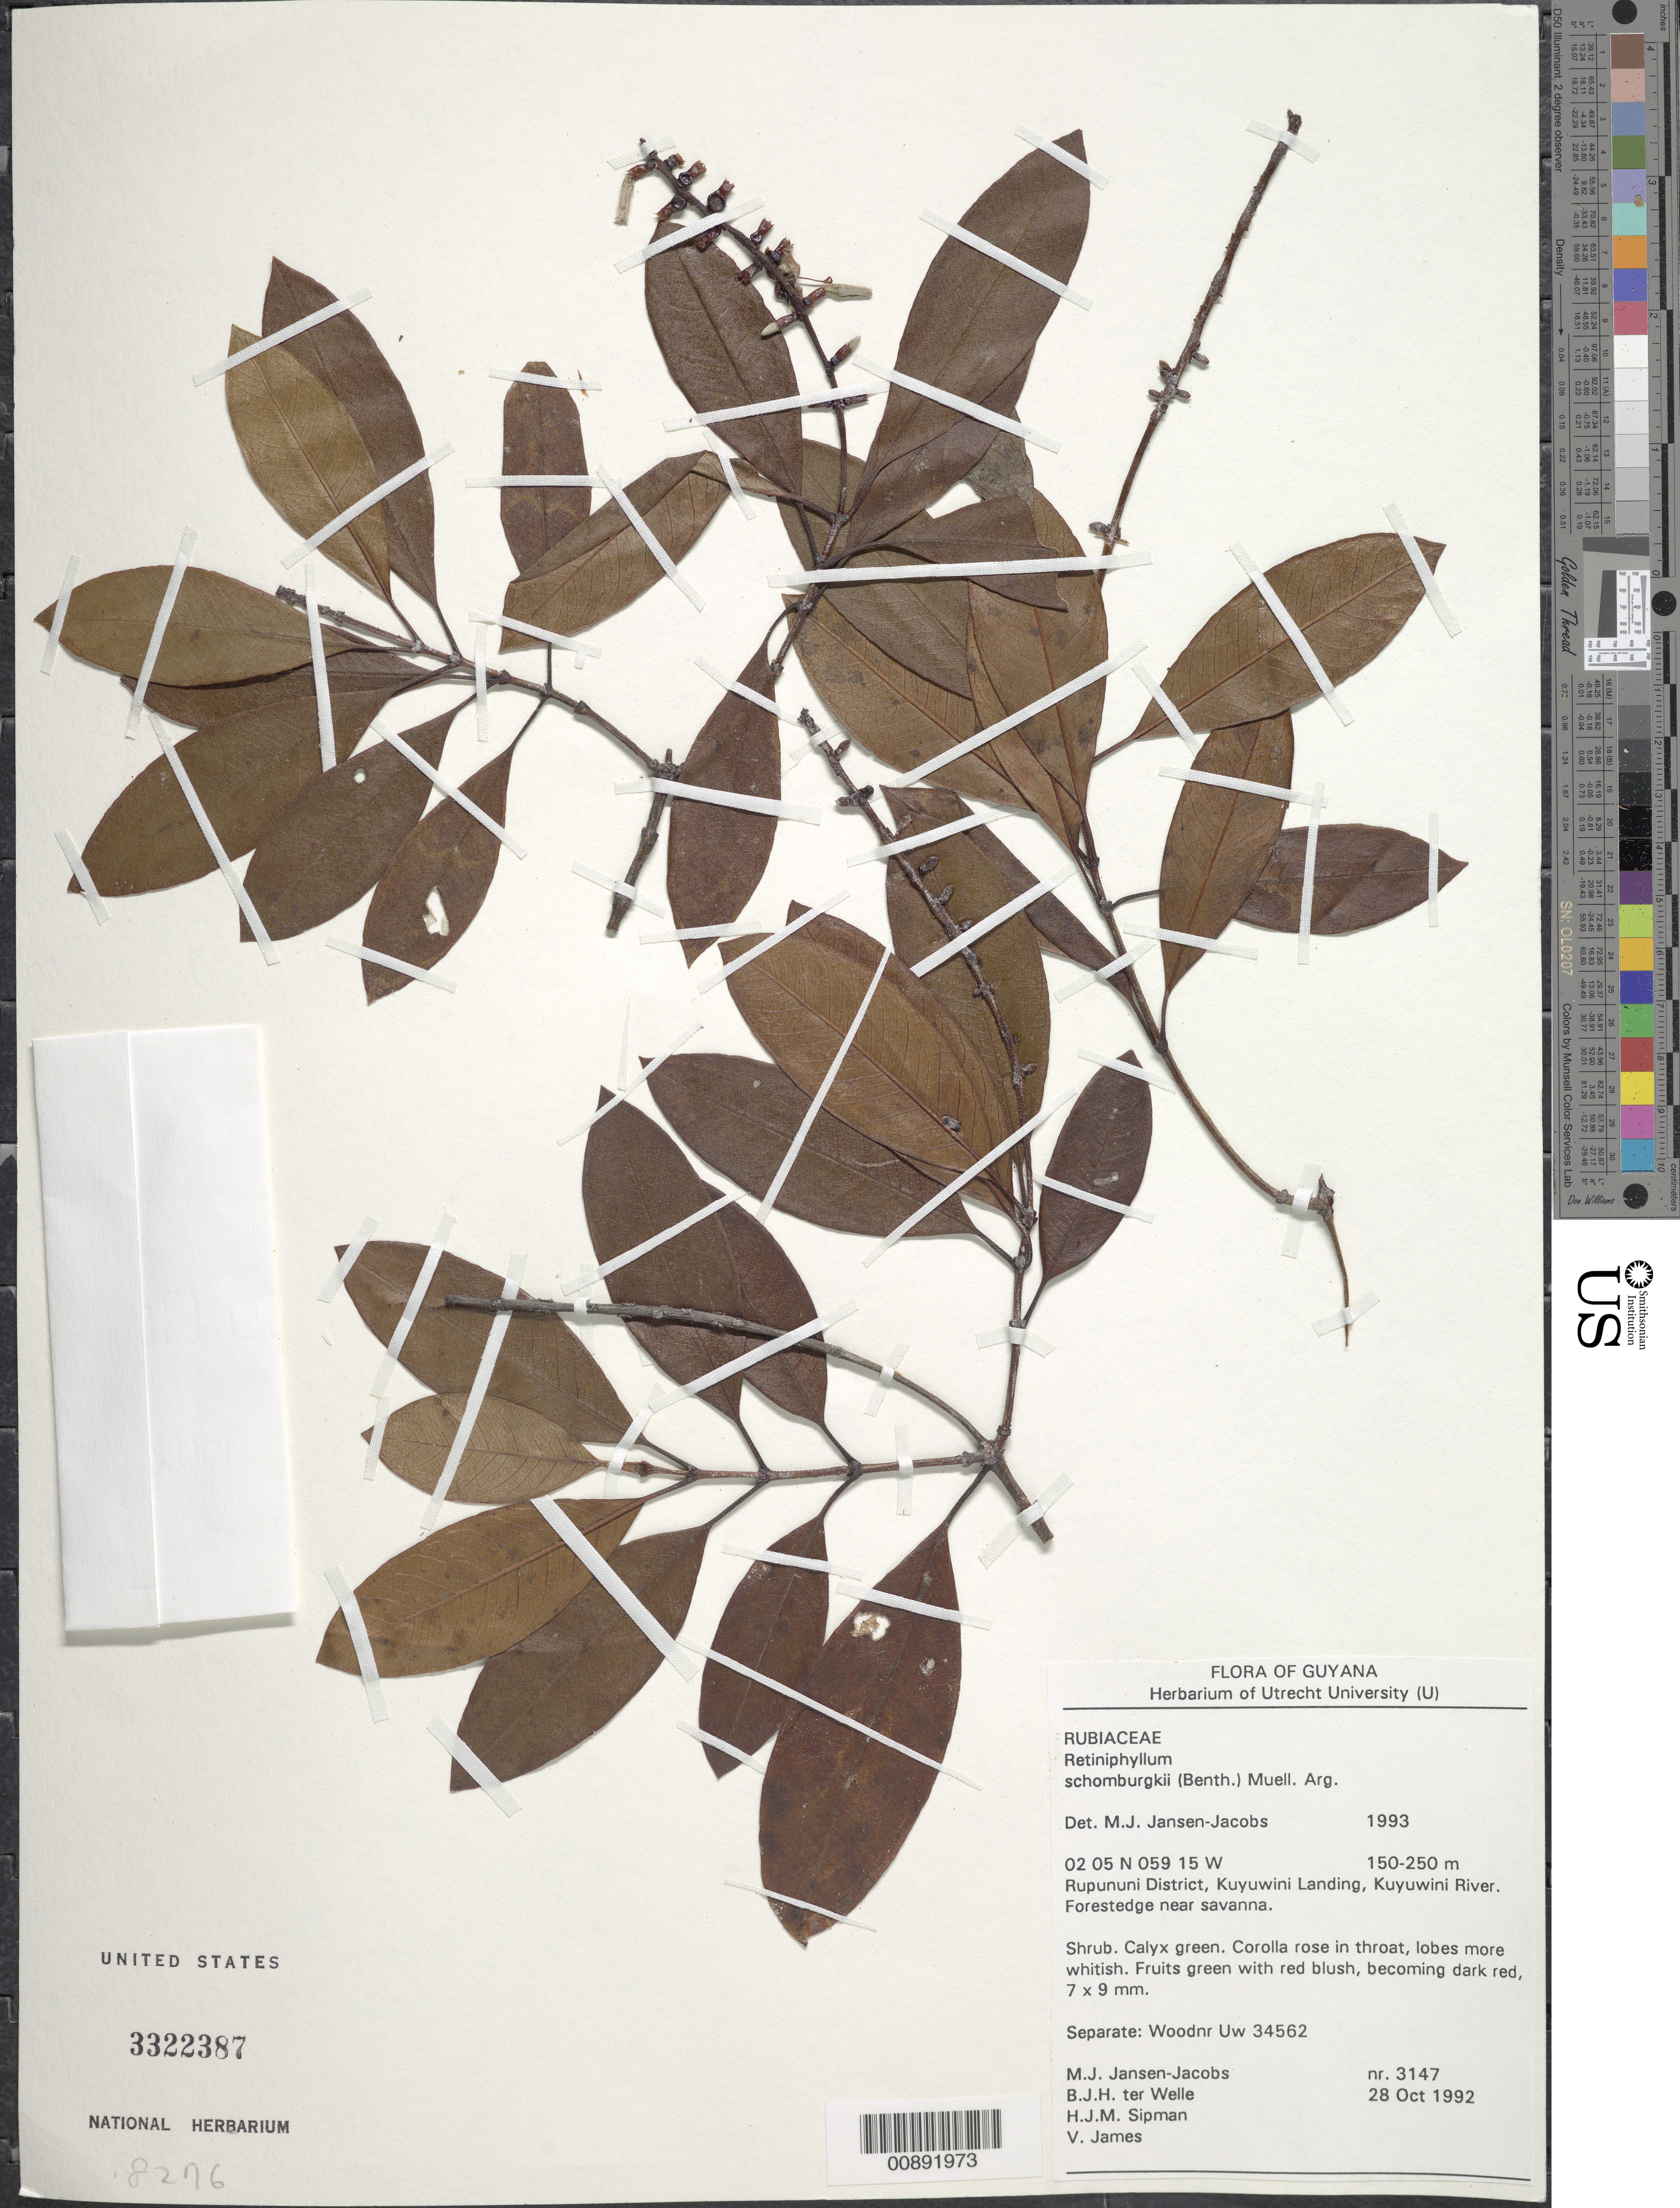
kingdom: Plantae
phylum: Tracheophyta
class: Magnoliopsida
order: Gentianales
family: Rubiaceae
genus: Retiniphyllum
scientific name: Retiniphyllum schomburgkii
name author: (Benth.) Müll. Arg.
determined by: Jansen-Jacobs, M. J., (U), Nationaal Herbarium Nederland, Utrecht University branch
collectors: M. J. Jansen-Jacobs, B. Welle, H. J. M. Sipman & V. James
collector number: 3147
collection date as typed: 28-Oct-92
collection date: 1992-10-28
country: Guyana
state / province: U. Takutu-U. Essequibo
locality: Kuyuwini Landing, Kuyuwini River, Rupununi District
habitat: Forest edge near savanna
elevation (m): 150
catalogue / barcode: US 3322387